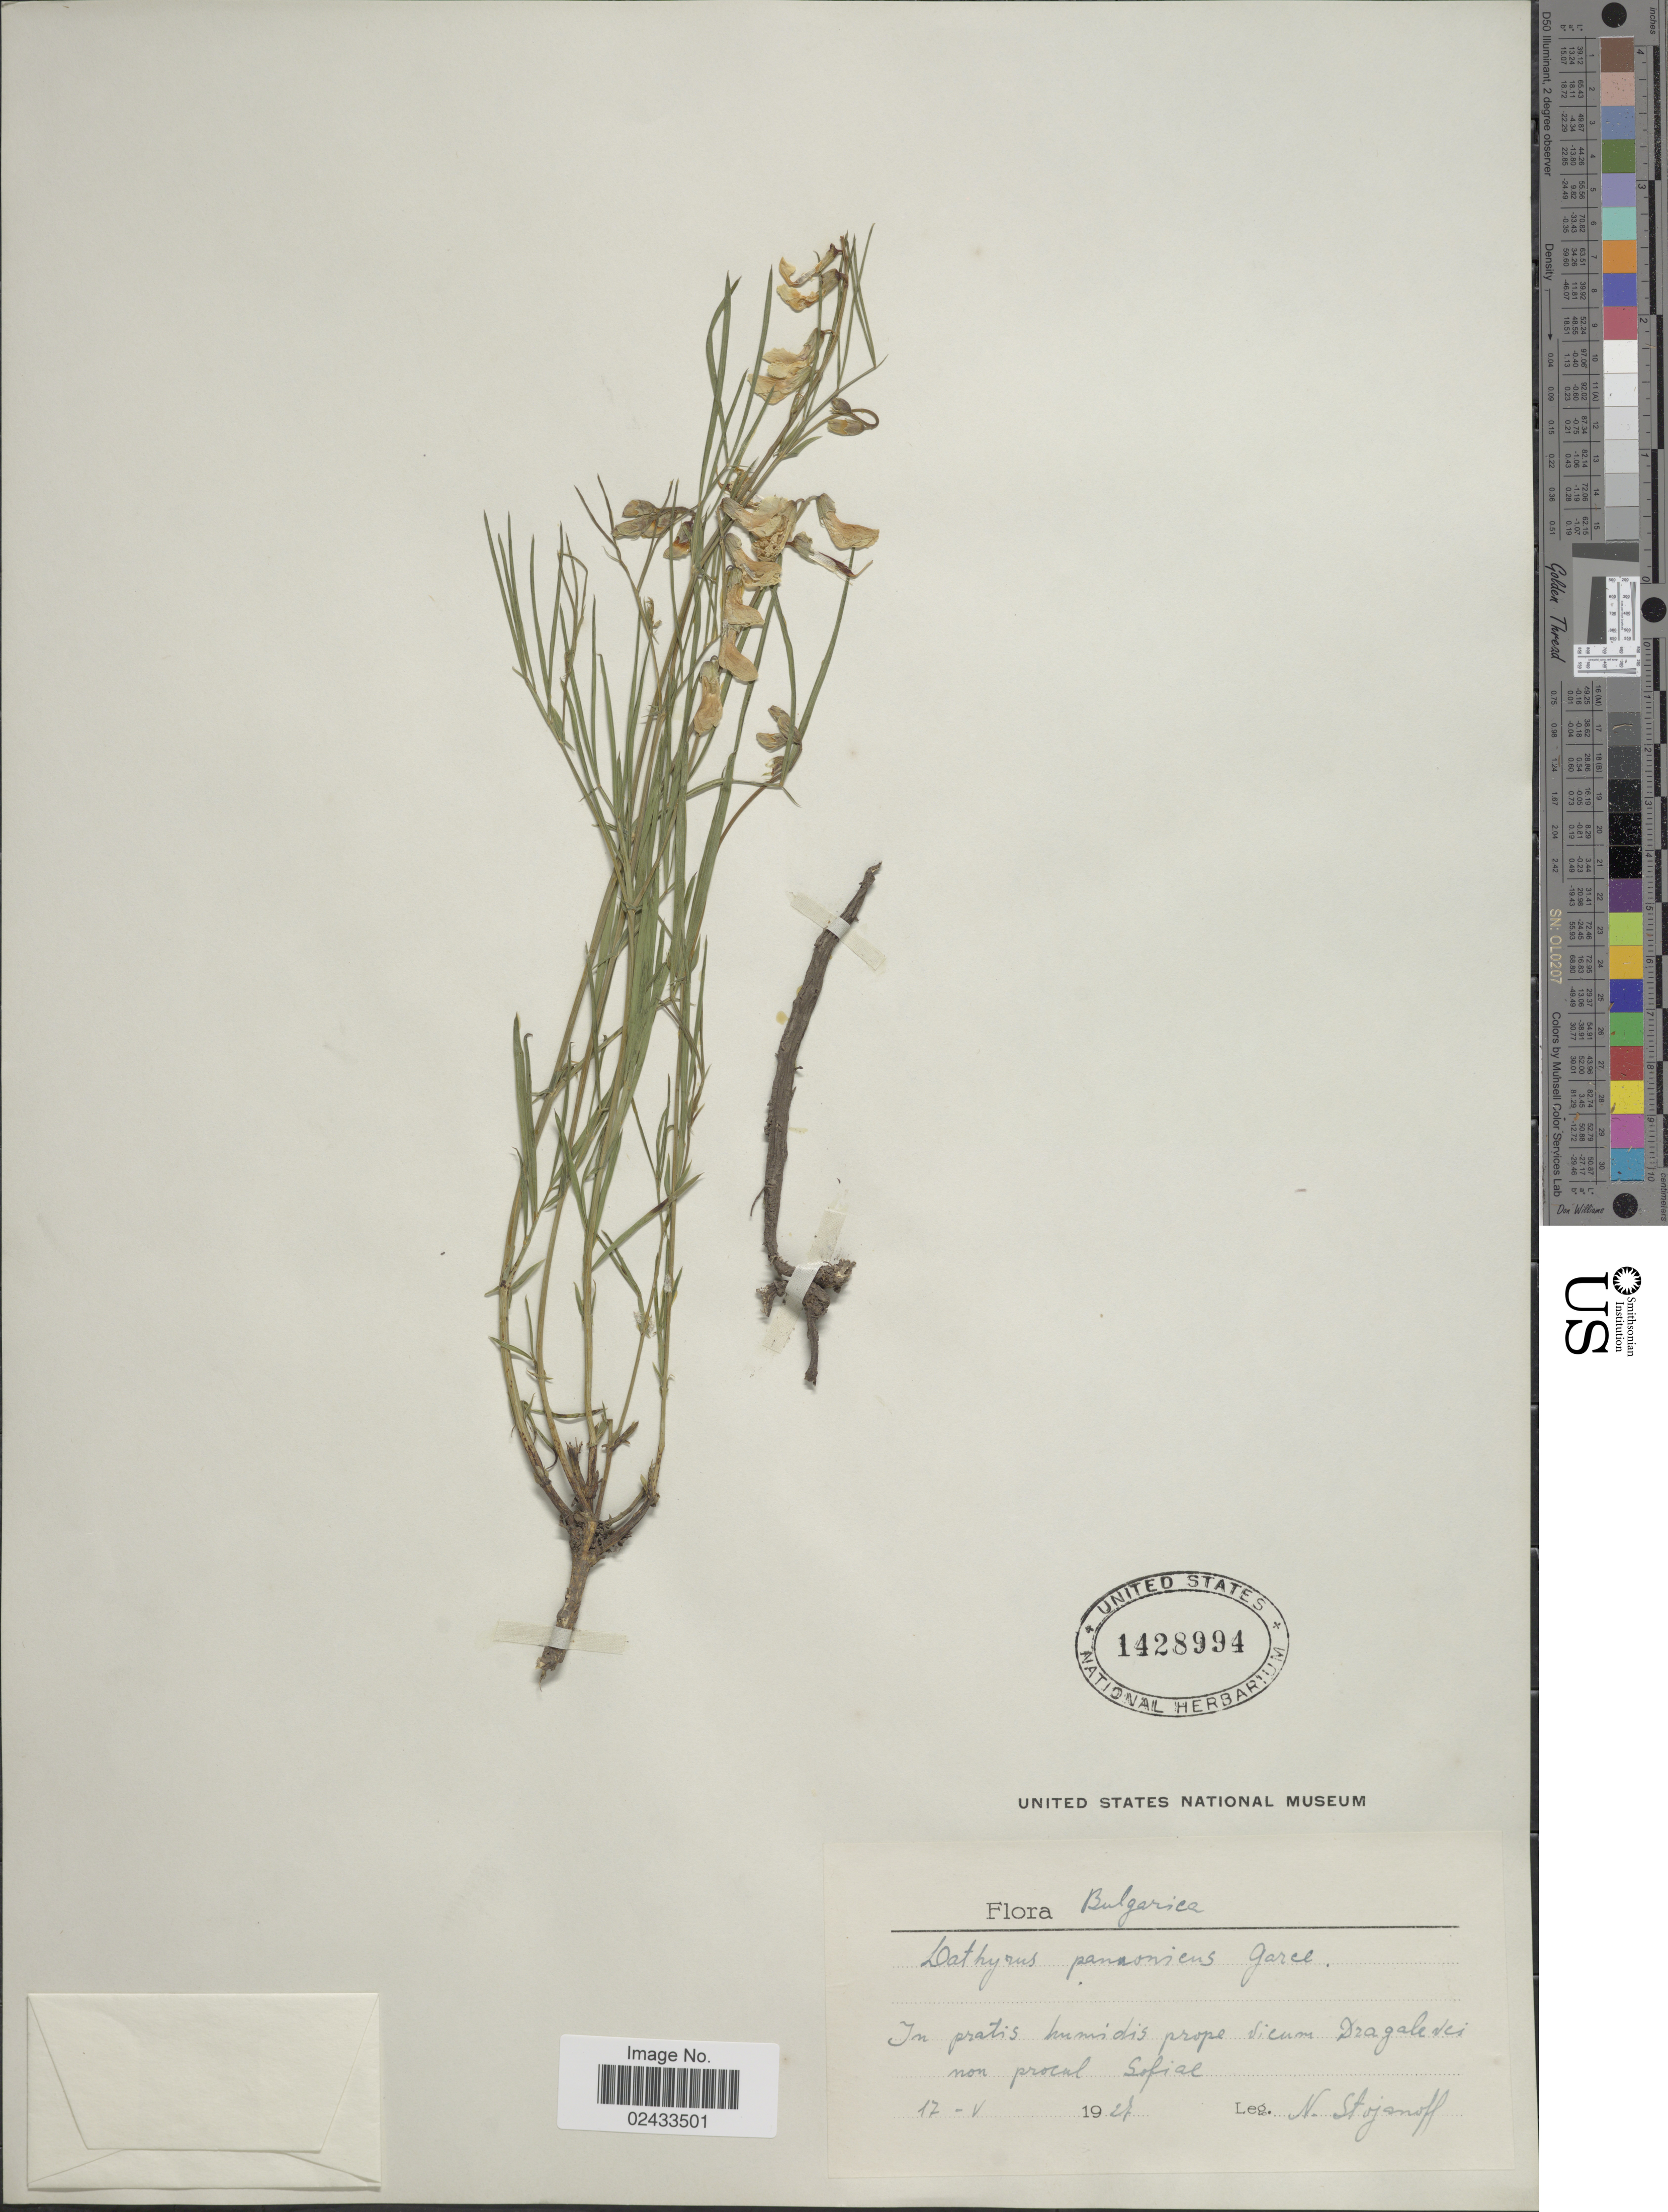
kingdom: Plantae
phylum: Tracheophyta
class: Magnoliopsida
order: Fabales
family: Fabaceae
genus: Lathyrus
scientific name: Lathyrus pannonicus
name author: (Jacq.) Garcke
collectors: N. Stojanoff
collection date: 1927-05-17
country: Bulgaria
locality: Bulgarica, In pratis humidis prope dicam Dragale [illegible text] non procol sopial. [interpreted]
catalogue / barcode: US 1428994